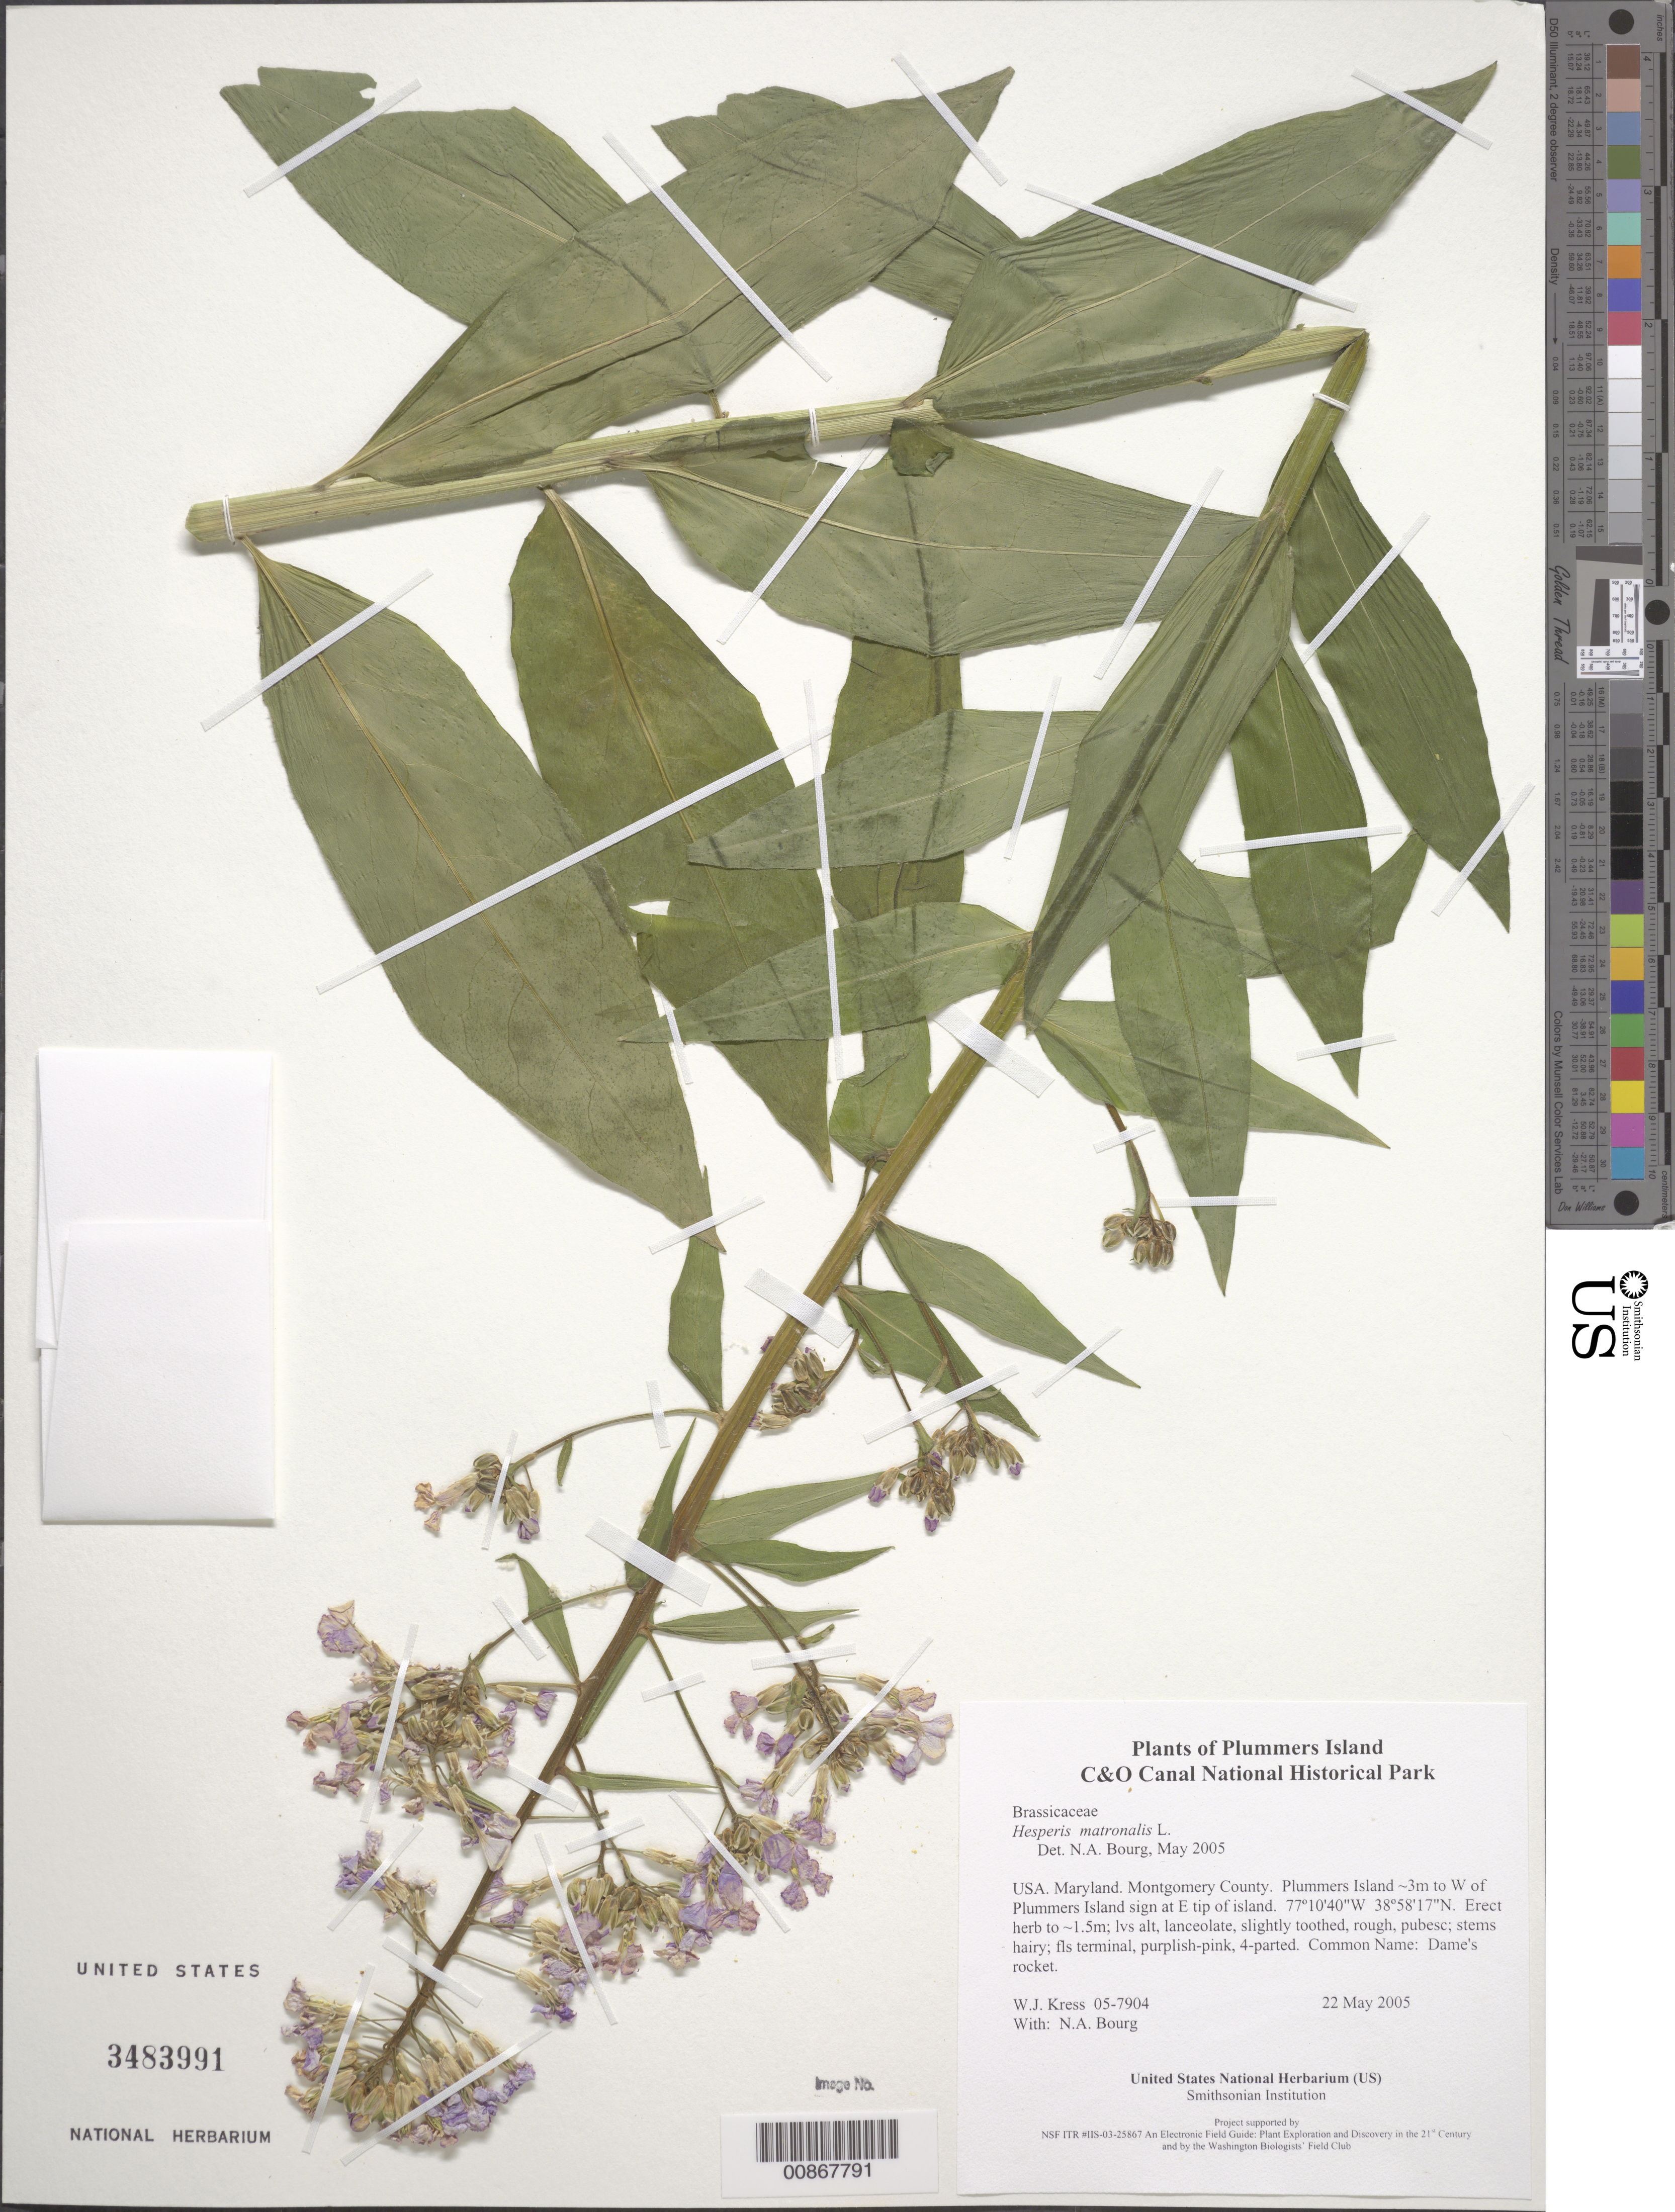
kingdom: Plantae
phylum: Tracheophyta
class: Magnoliopsida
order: Brassicales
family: Brassicaceae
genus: Hesperis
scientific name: Hesperis matronalis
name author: L.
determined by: Bourg, N. A.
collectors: W. J. Kress & N. A. Bourg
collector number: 05-7904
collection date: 2005-05-22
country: United States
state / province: Maryland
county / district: Montgomery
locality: Chesapeake and Ohio Canal National Historical Park, Plummers Island ~3m to W of Plummers Island sign at E tip of island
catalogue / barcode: US 3483991